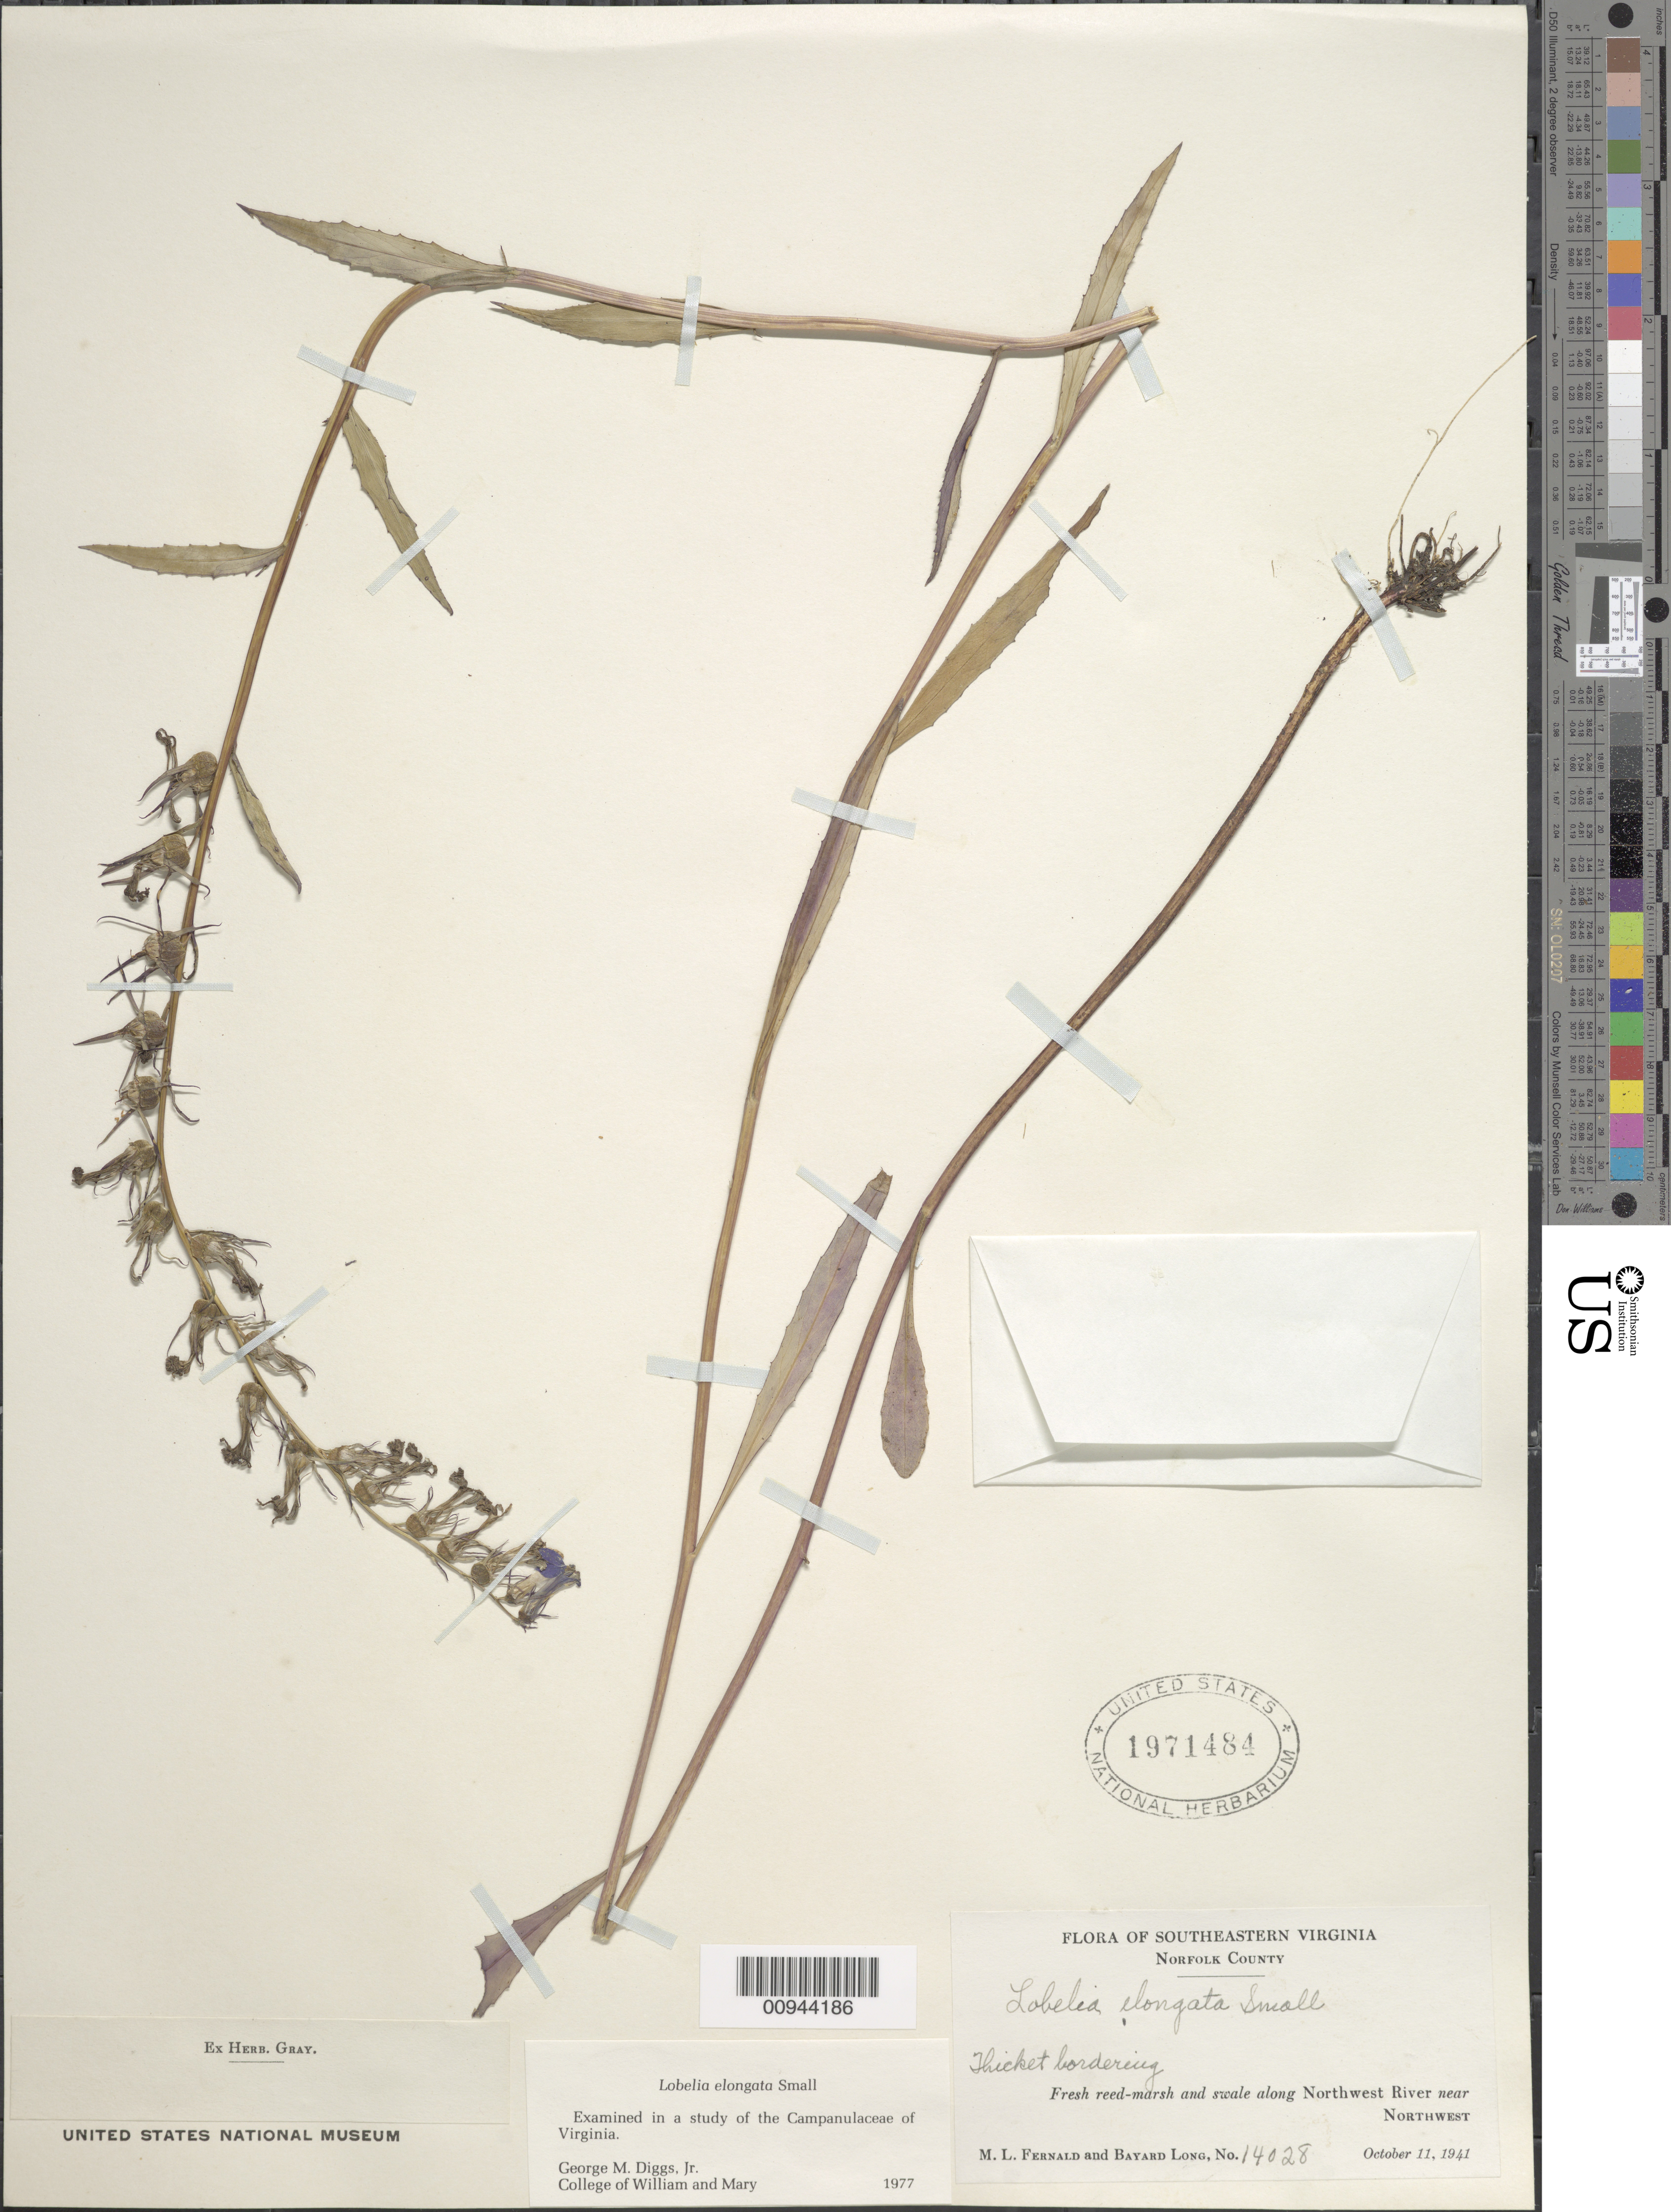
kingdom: Plantae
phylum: Tracheophyta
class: Magnoliopsida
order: Asterales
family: Campanulaceae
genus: Lobelia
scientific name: Lobelia elongata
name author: Small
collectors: M. L. Fernald & B. H. Long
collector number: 14028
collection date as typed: October 11, 1941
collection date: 1941-10-11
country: United States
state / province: Virginia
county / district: City of Norfolk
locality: Northwest River near Northwest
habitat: fresh reed-marsh and swale, thicket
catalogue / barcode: US 1971484